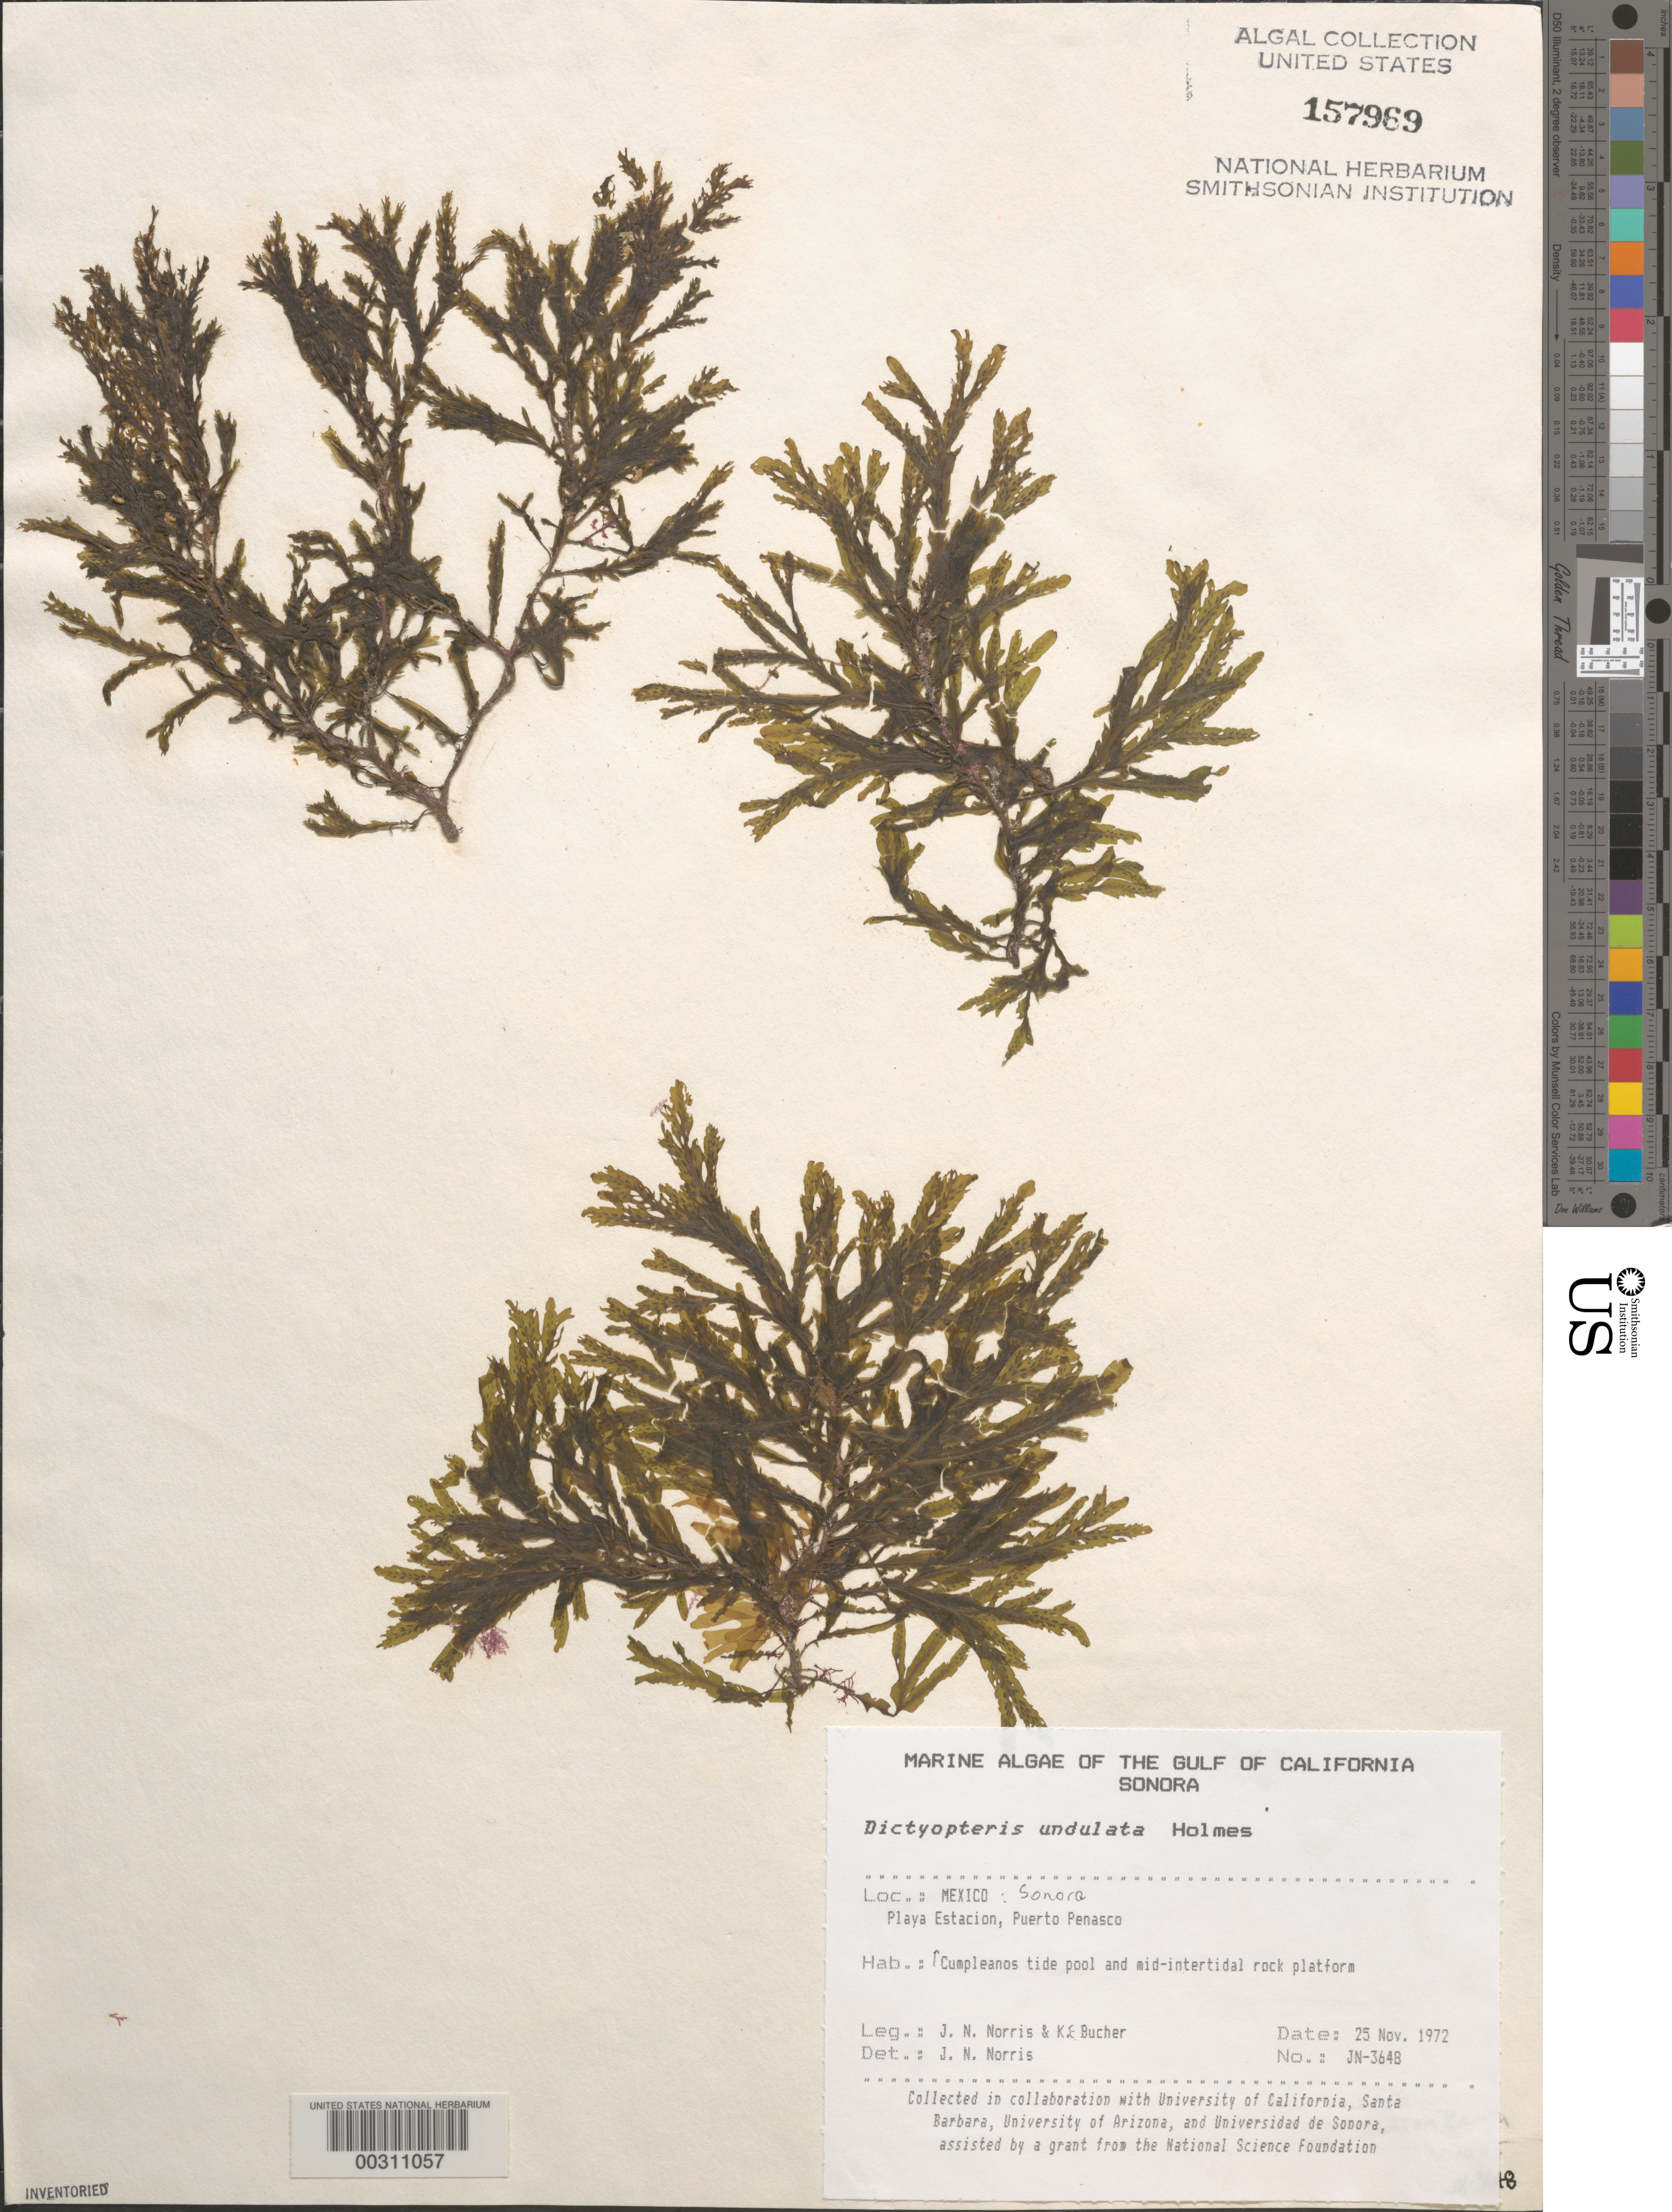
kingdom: Chromista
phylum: Ochrophyta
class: Phaeophyceae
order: Dictyotales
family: Dictyotaceae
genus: Dictyopteris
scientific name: Dictyopteris undulata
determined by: Norris, James N.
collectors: J. N. Norris & K. E. Bucher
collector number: JN-3648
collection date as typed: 25 Nov 1972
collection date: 1972-11-25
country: Mexico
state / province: Sonora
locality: Playa Estacion, Puerto Penasco, Cumpleanos tide pool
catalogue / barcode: US 157969